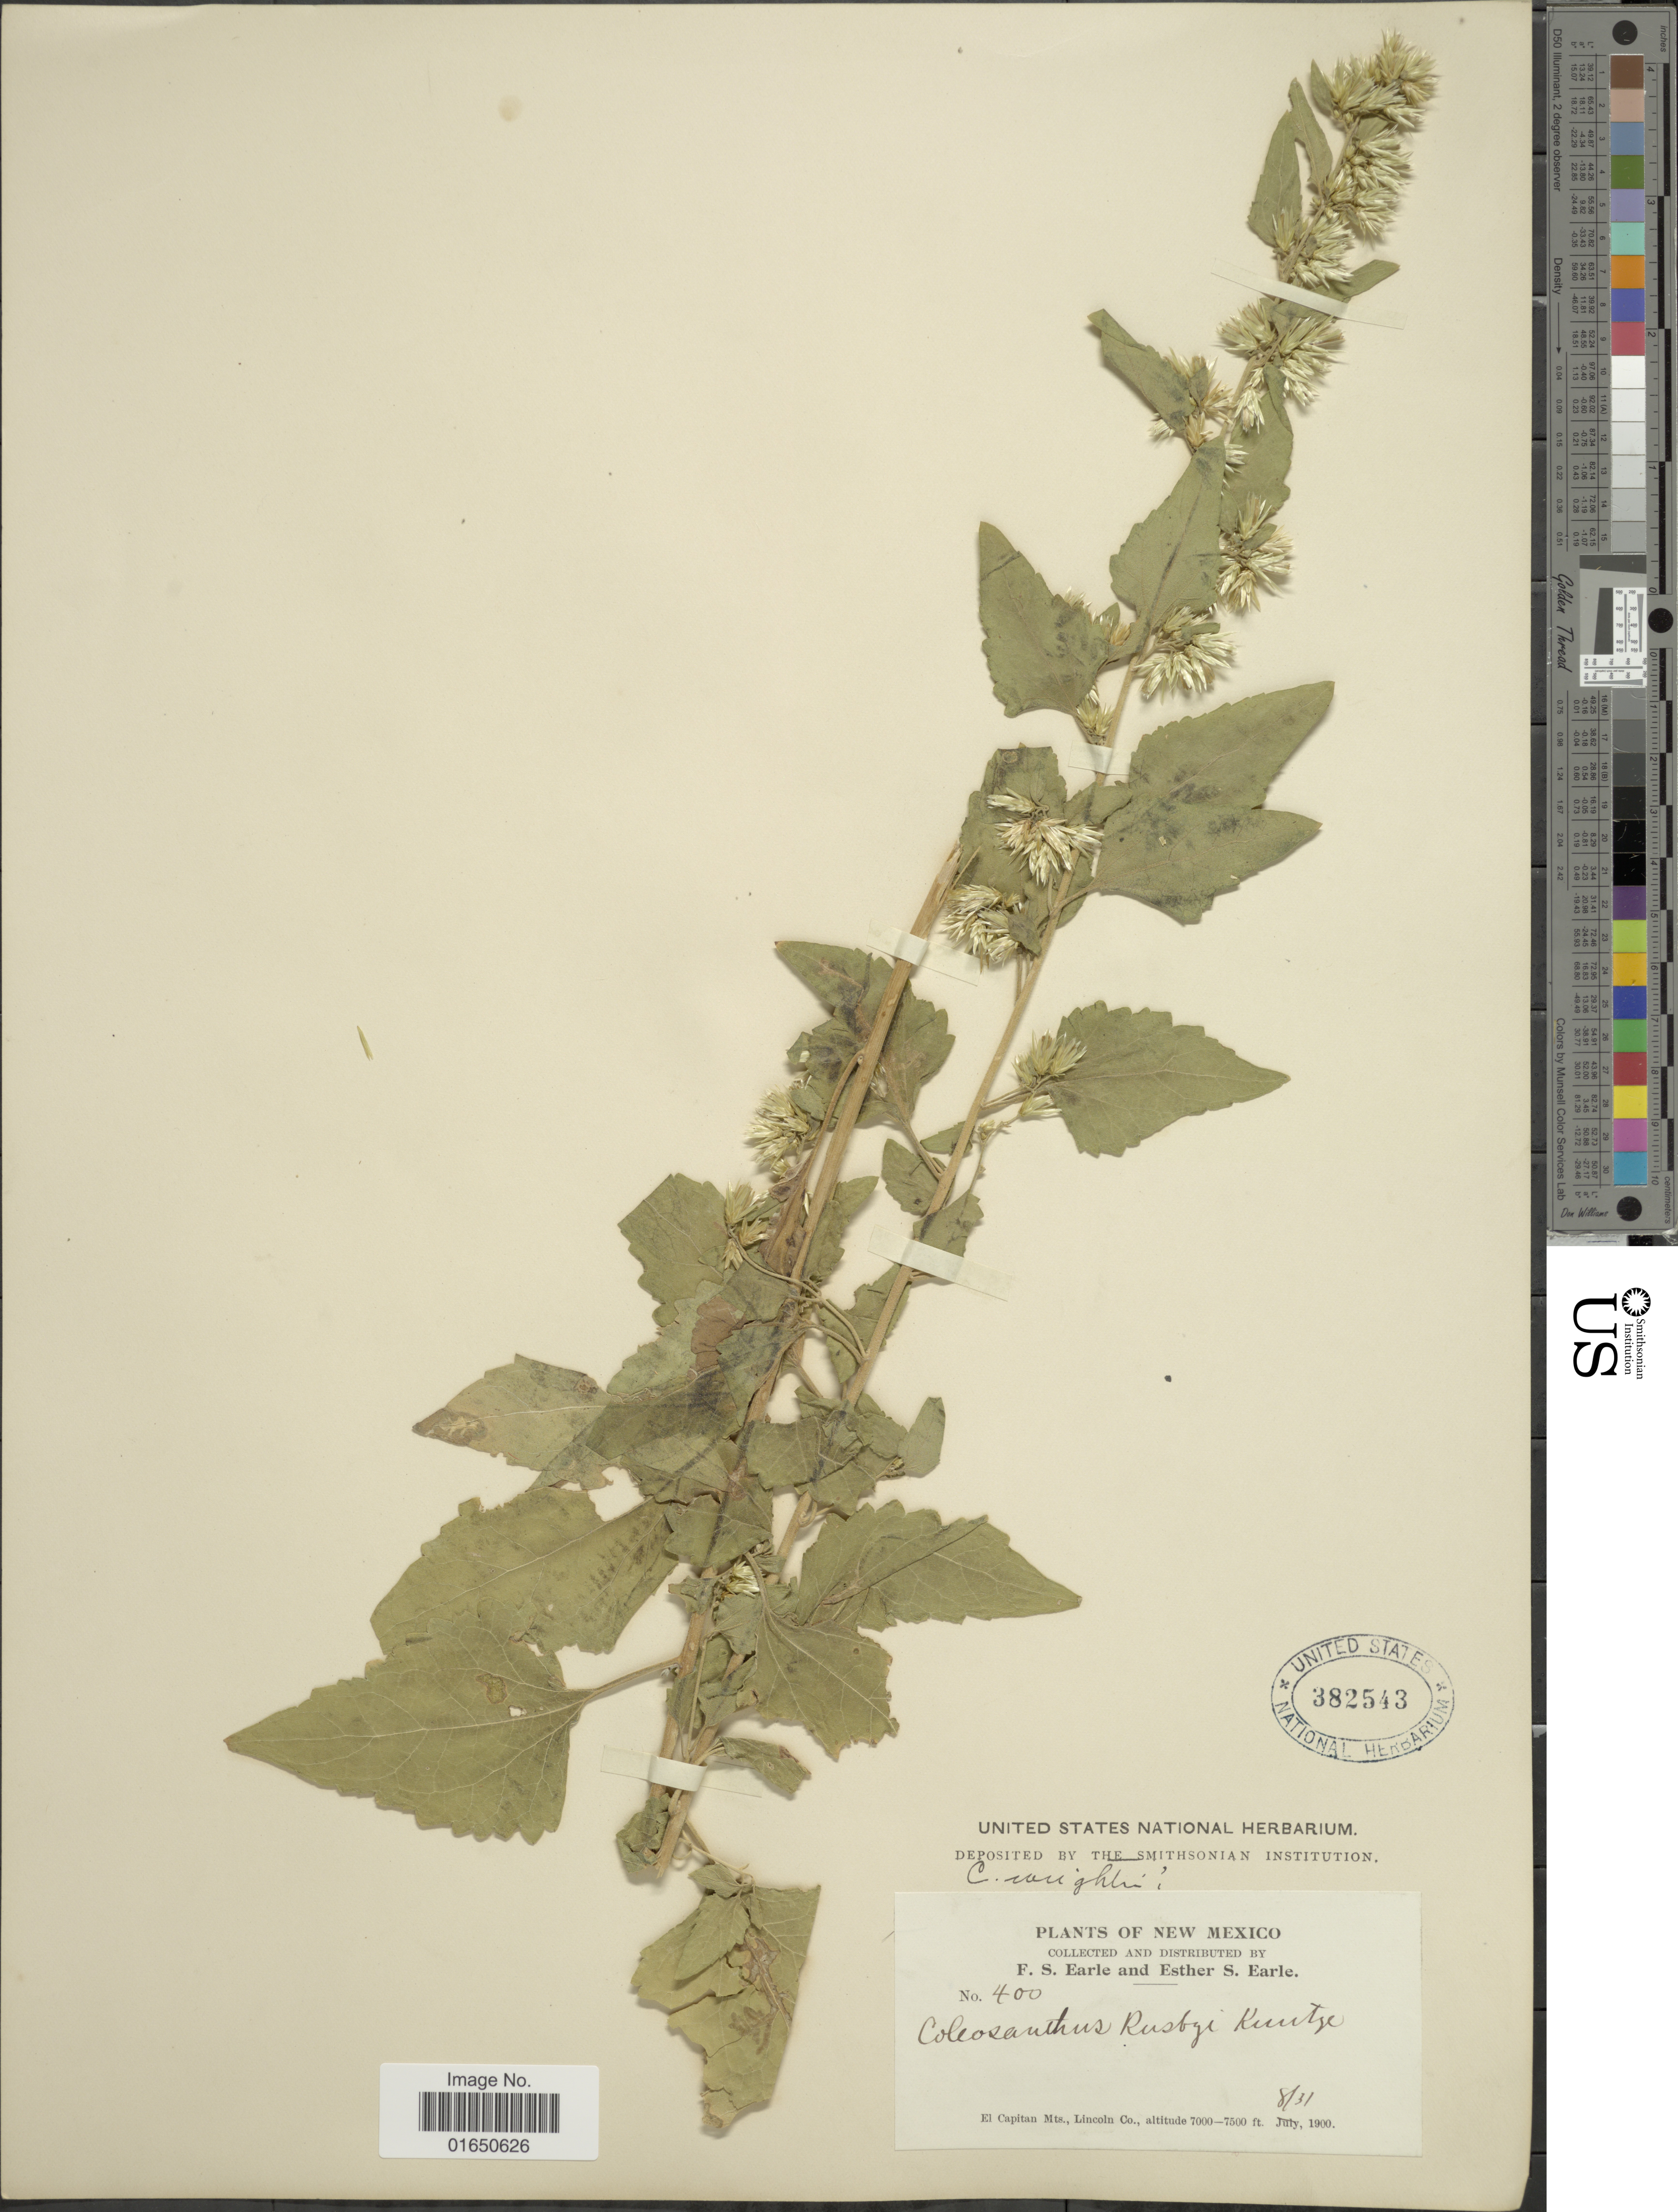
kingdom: Plantae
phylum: Tracheophyta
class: Magnoliopsida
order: Asterales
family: Asteraceae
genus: Brickellia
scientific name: Brickellia californica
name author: (Torr. & A. Gray) A. Gray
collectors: F. S. Earle & E. S. Earle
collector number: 400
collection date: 1900-08-31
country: United States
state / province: New Mexico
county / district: Lincoln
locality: El Capitan Mts.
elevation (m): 2134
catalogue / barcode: US 382543